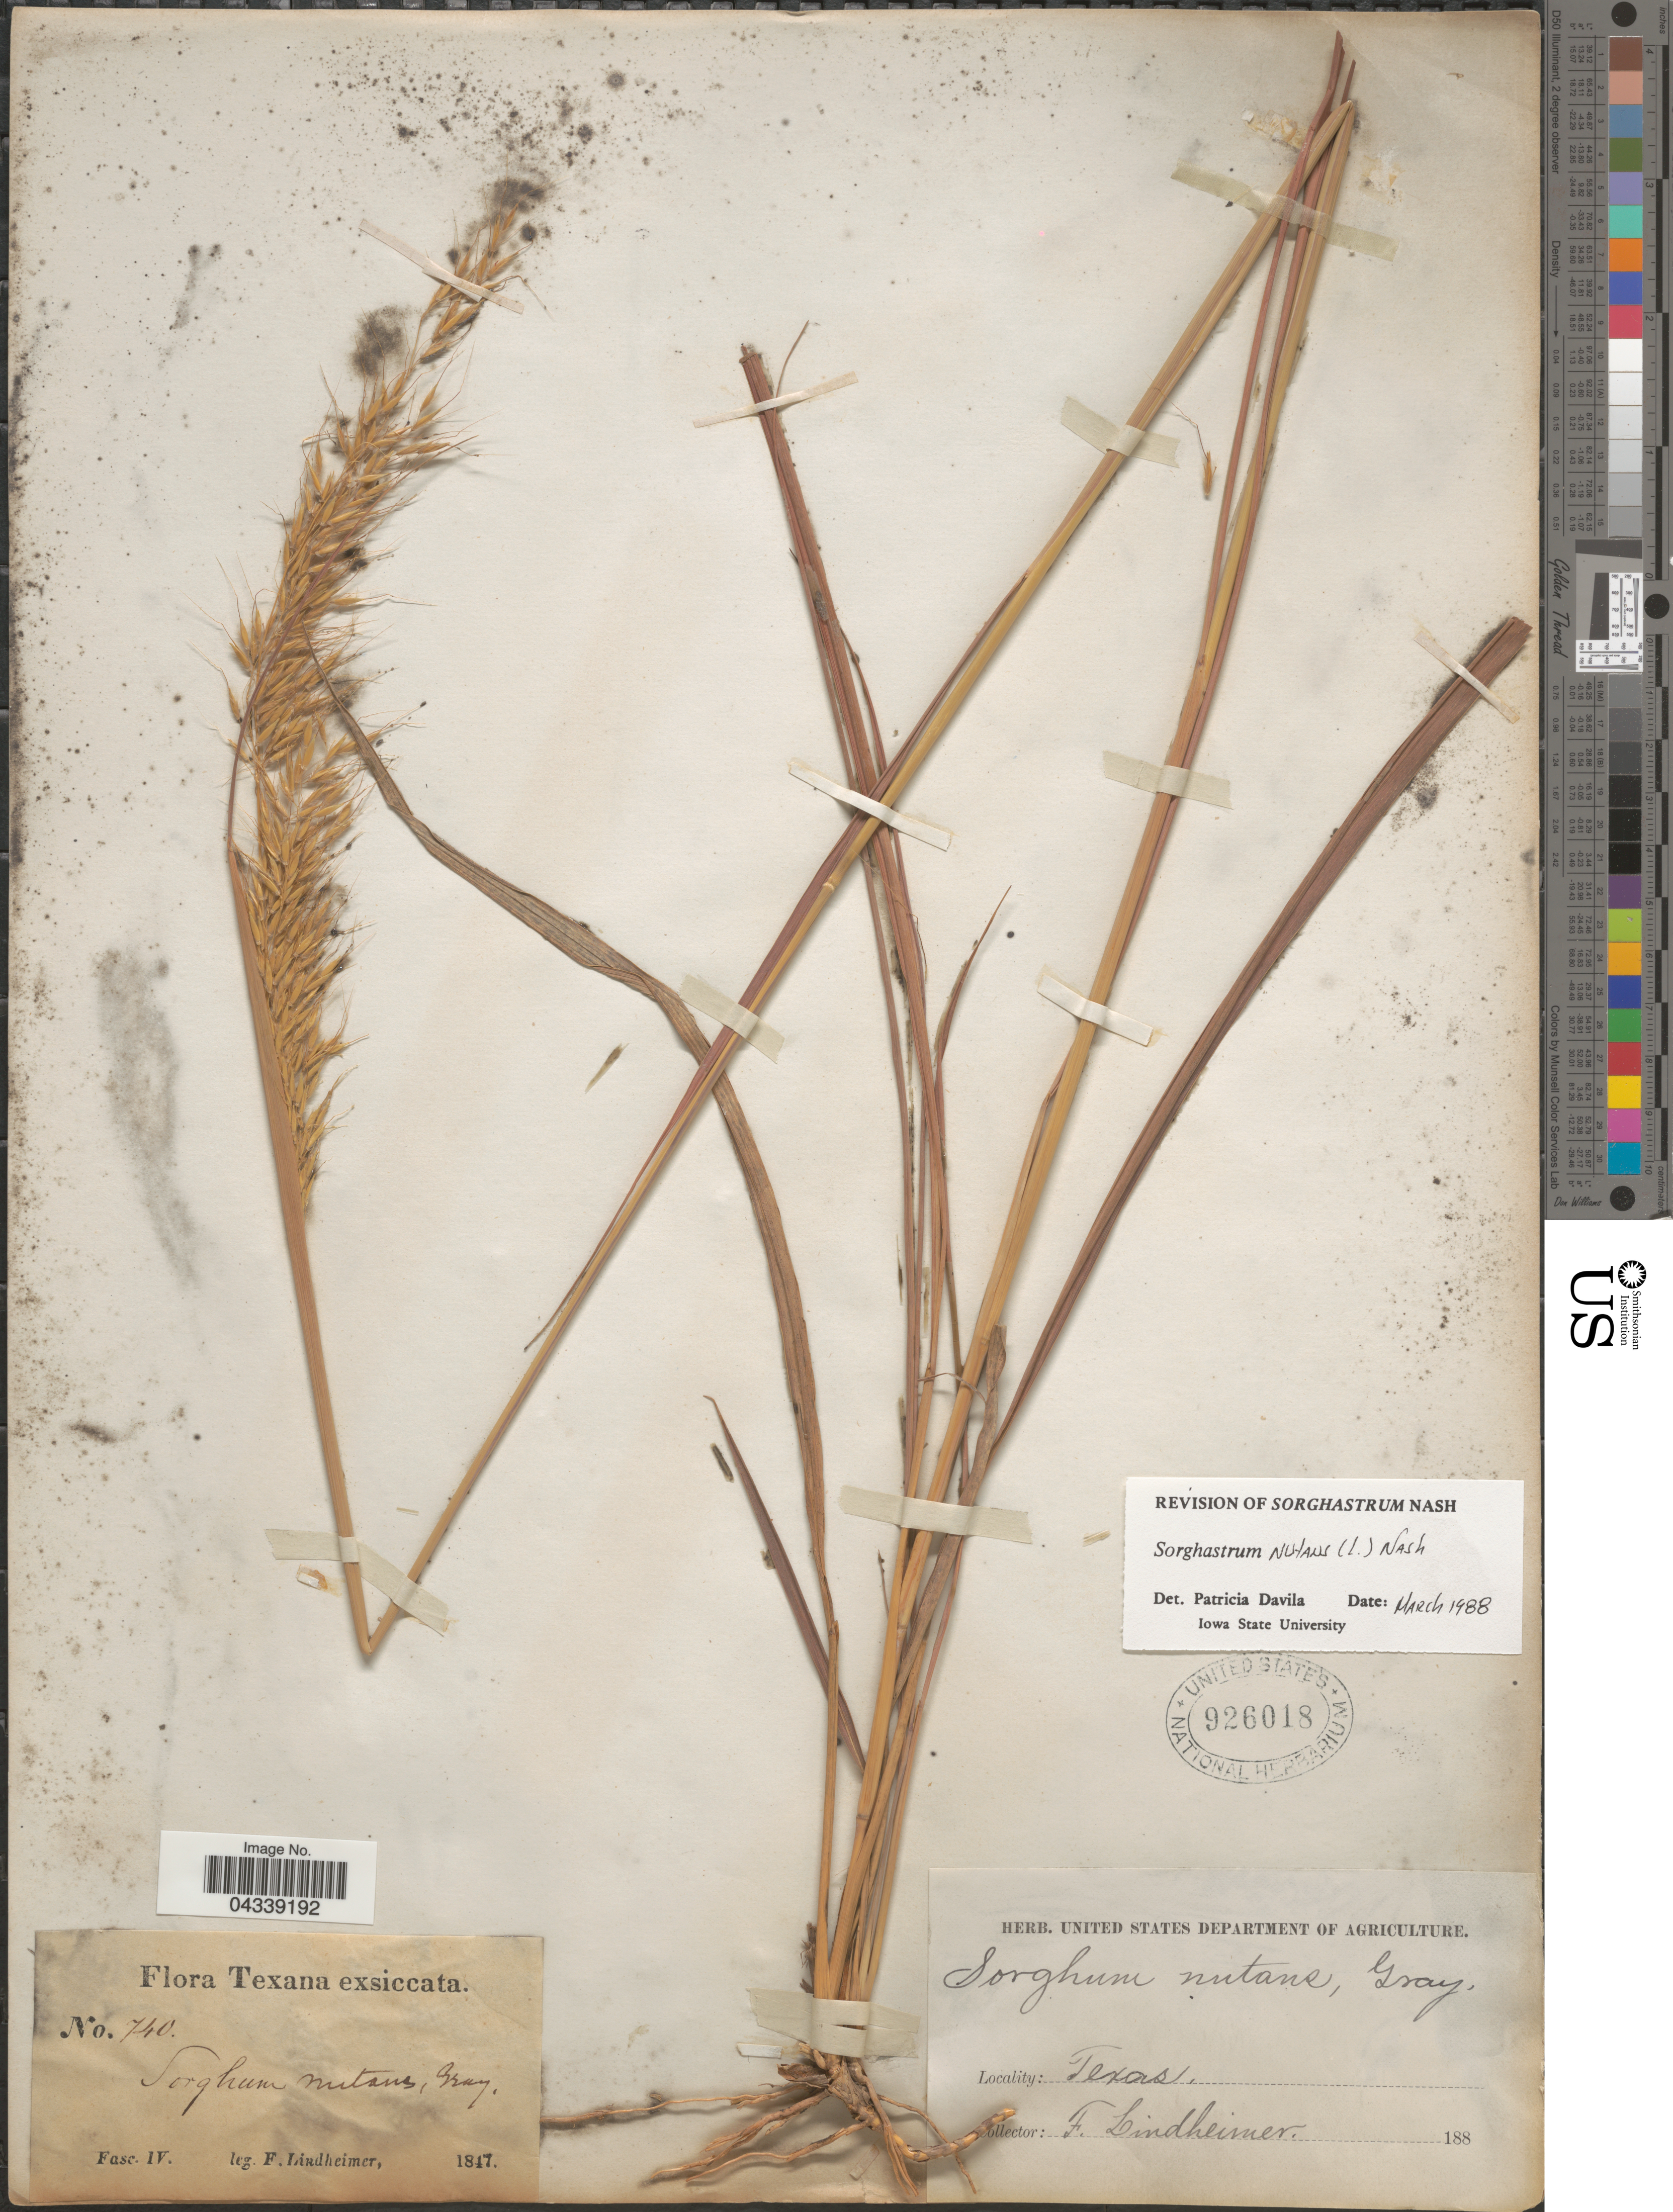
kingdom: Plantae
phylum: Tracheophyta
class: Liliopsida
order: Poales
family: Poaceae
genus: Sorghastrum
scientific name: Sorghastrum nutans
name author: (L.) Nash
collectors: F. Lindheimer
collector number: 740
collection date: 1847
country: United States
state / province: Texas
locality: Texana.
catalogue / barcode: US 926018